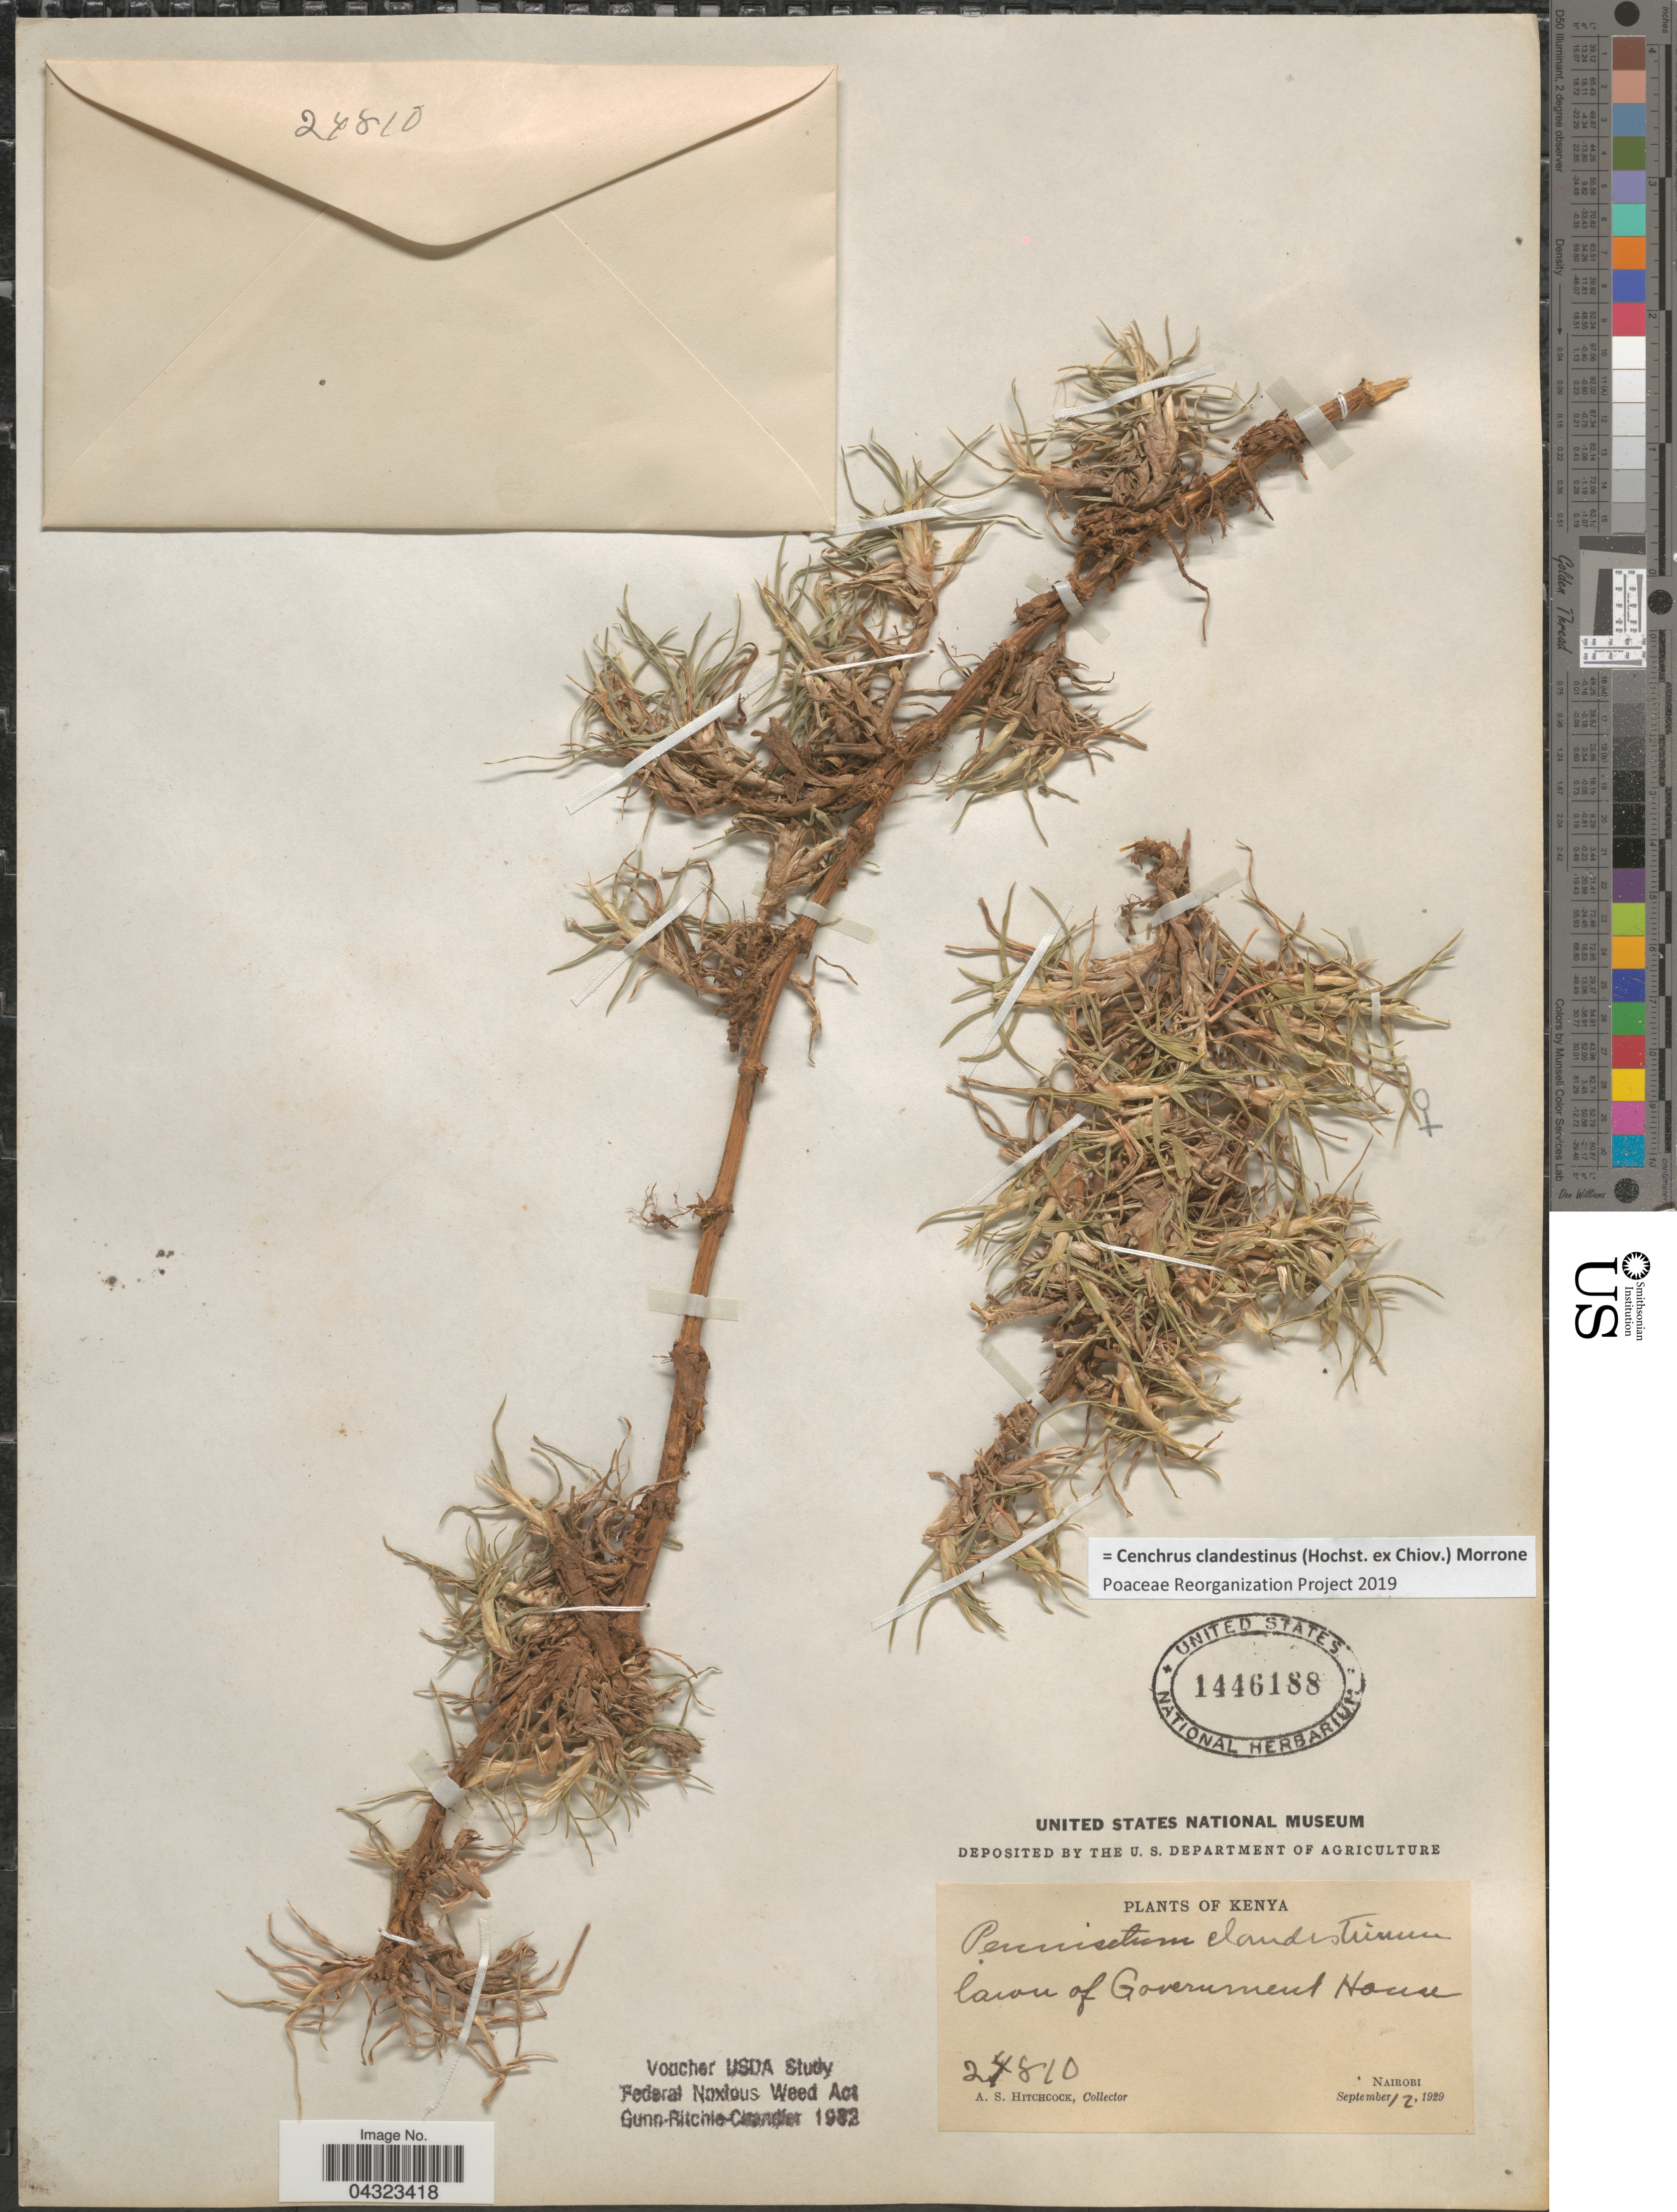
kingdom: Plantae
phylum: Tracheophyta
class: Liliopsida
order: Poales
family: Poaceae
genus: Cenchrus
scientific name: Cenchrus clandestinus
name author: (Hochst. & Chiov.) Morrone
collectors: A. S. Hitchcock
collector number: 24810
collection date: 1929-09-12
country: Kenya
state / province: Nairobi Area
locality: Lawn of Government House. Nairobi.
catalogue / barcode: US 1446188